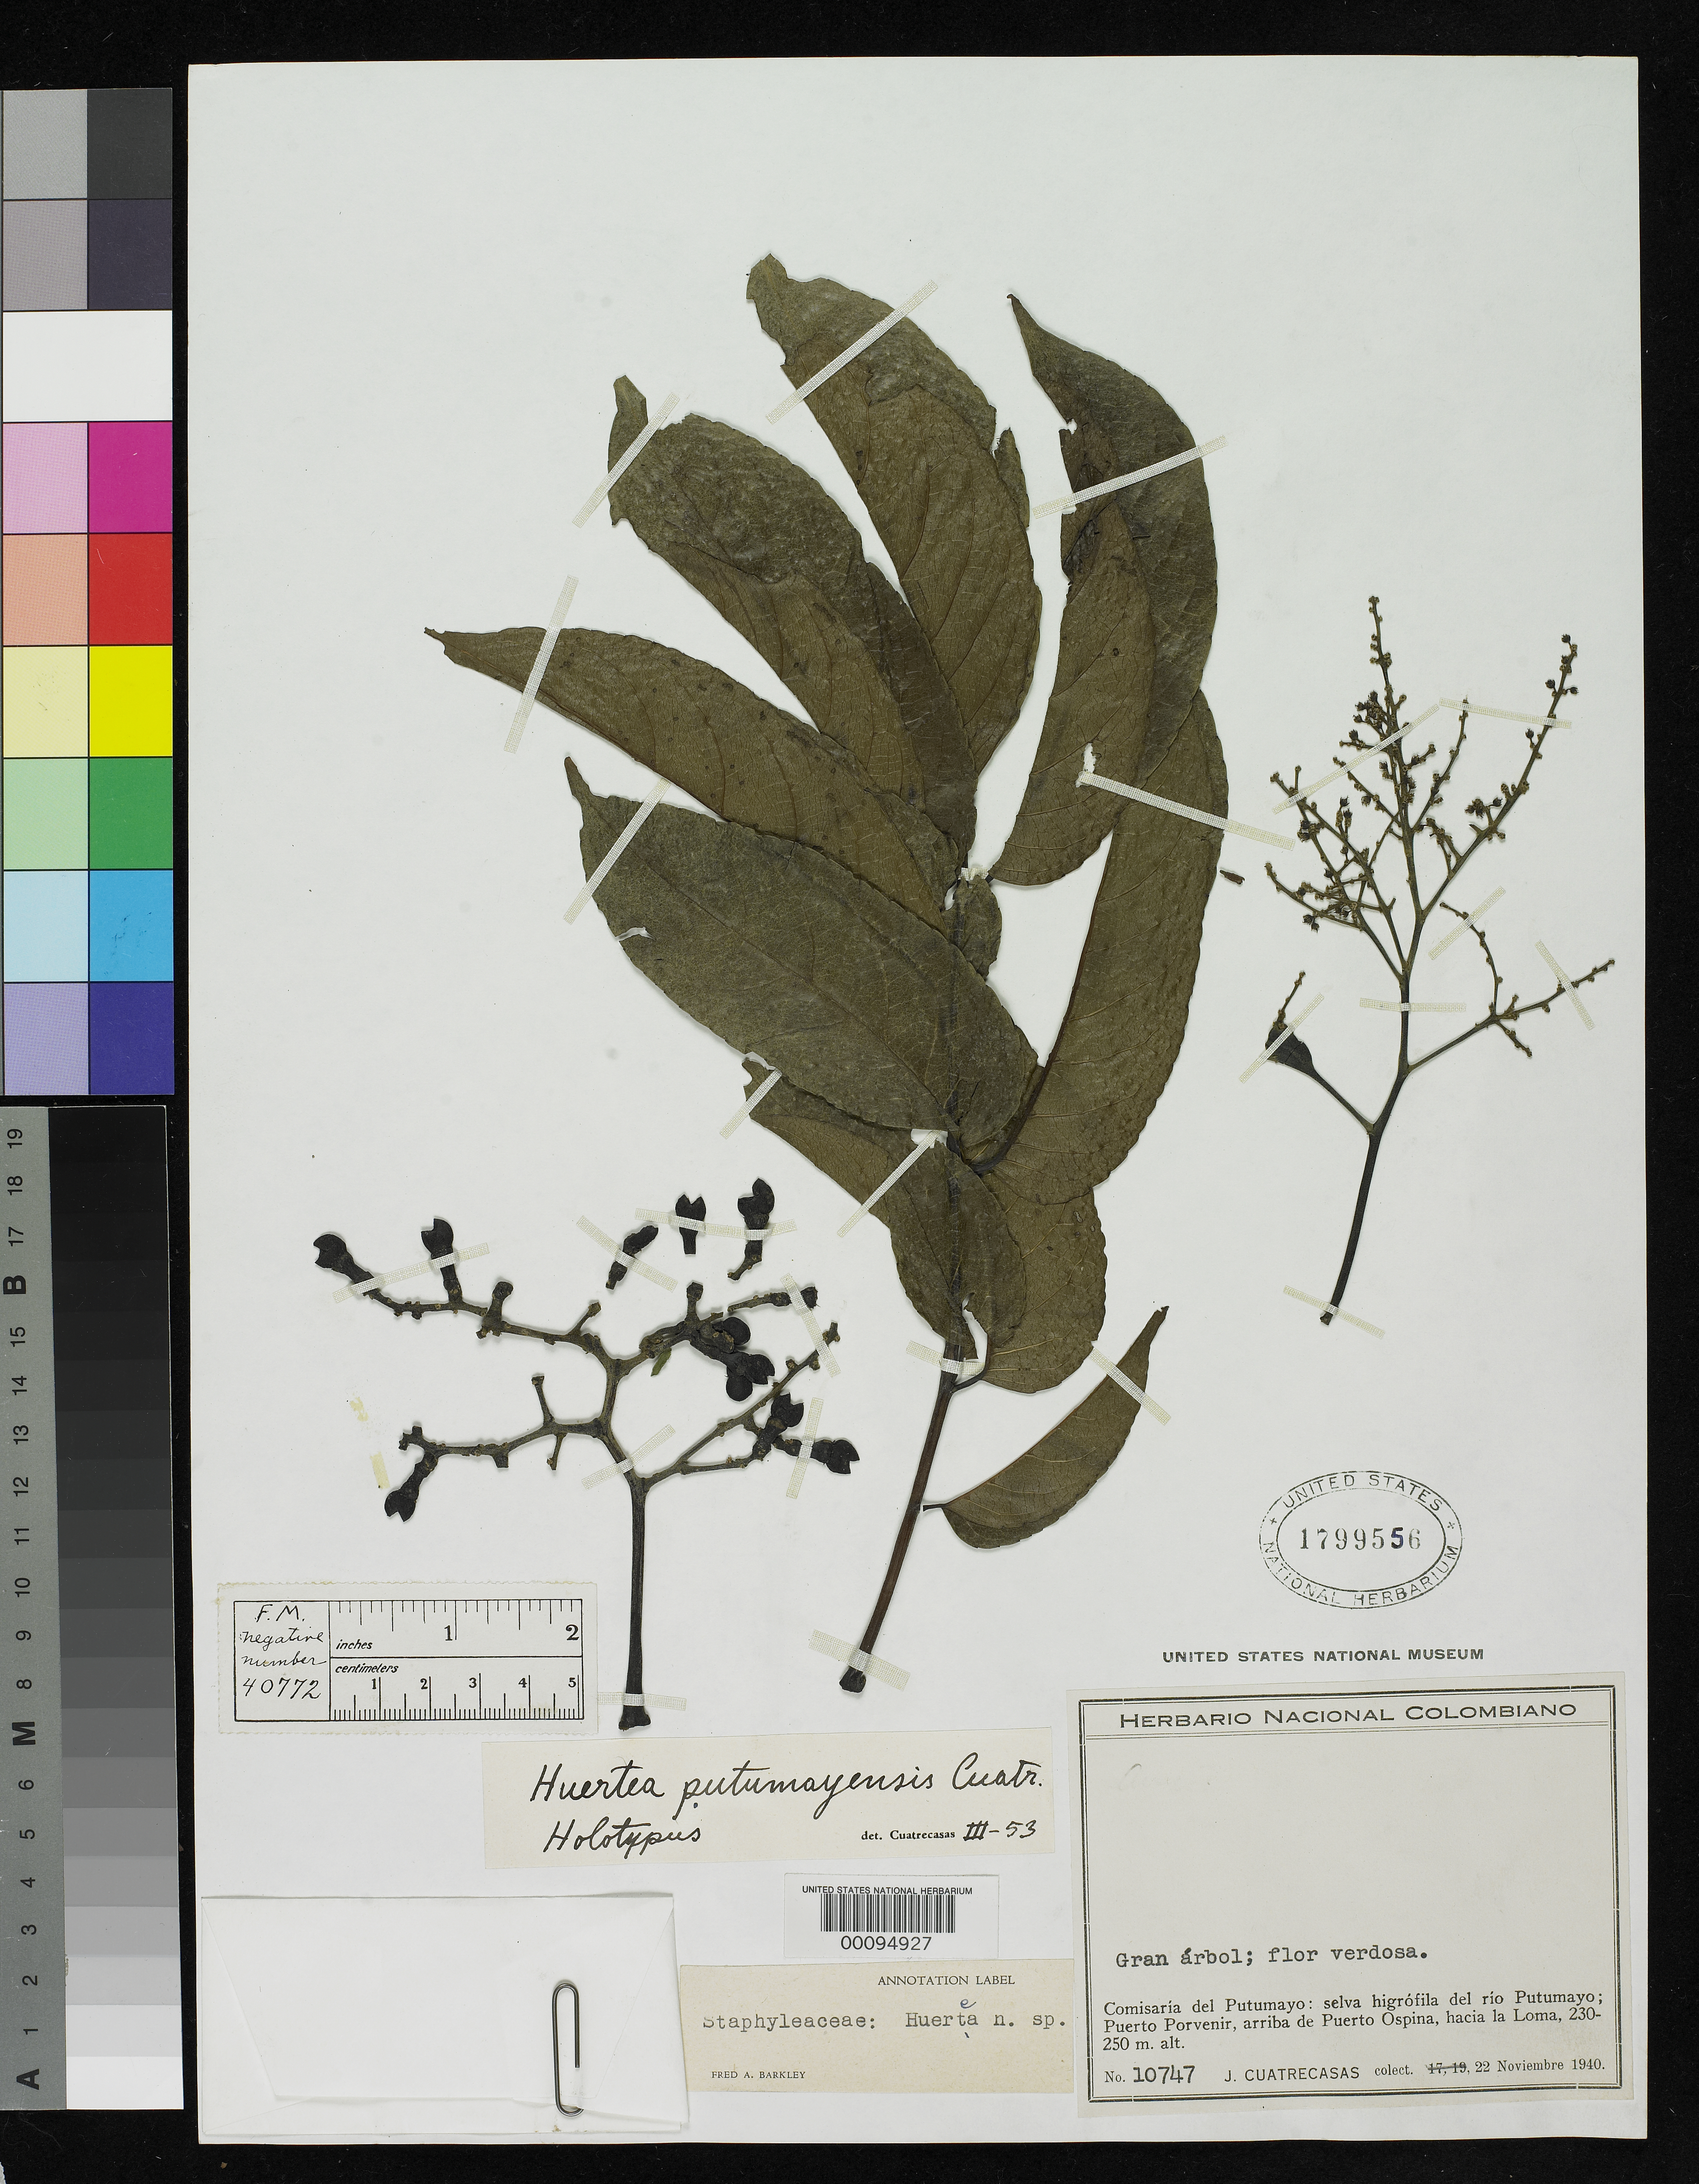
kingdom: Plantae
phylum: Tracheophyta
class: Magnoliopsida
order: Huerteales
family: Tapisciaceae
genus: Huertea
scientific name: Huertea putumayensis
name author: Cuatrec.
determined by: Cuatrecasas, J.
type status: Holotype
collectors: J. Cuatrecasas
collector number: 10747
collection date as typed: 22 Nov 1940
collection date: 1940-11-22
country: Colombia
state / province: Putumayo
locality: Comisaría del Putumayo: Selva Higrófila del Río Putumayo; Puerto Porvenir, Arriba de Puerto Ospina, Hacia la Loma.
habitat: Selva higrófila.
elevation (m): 230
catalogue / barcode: US 1799556